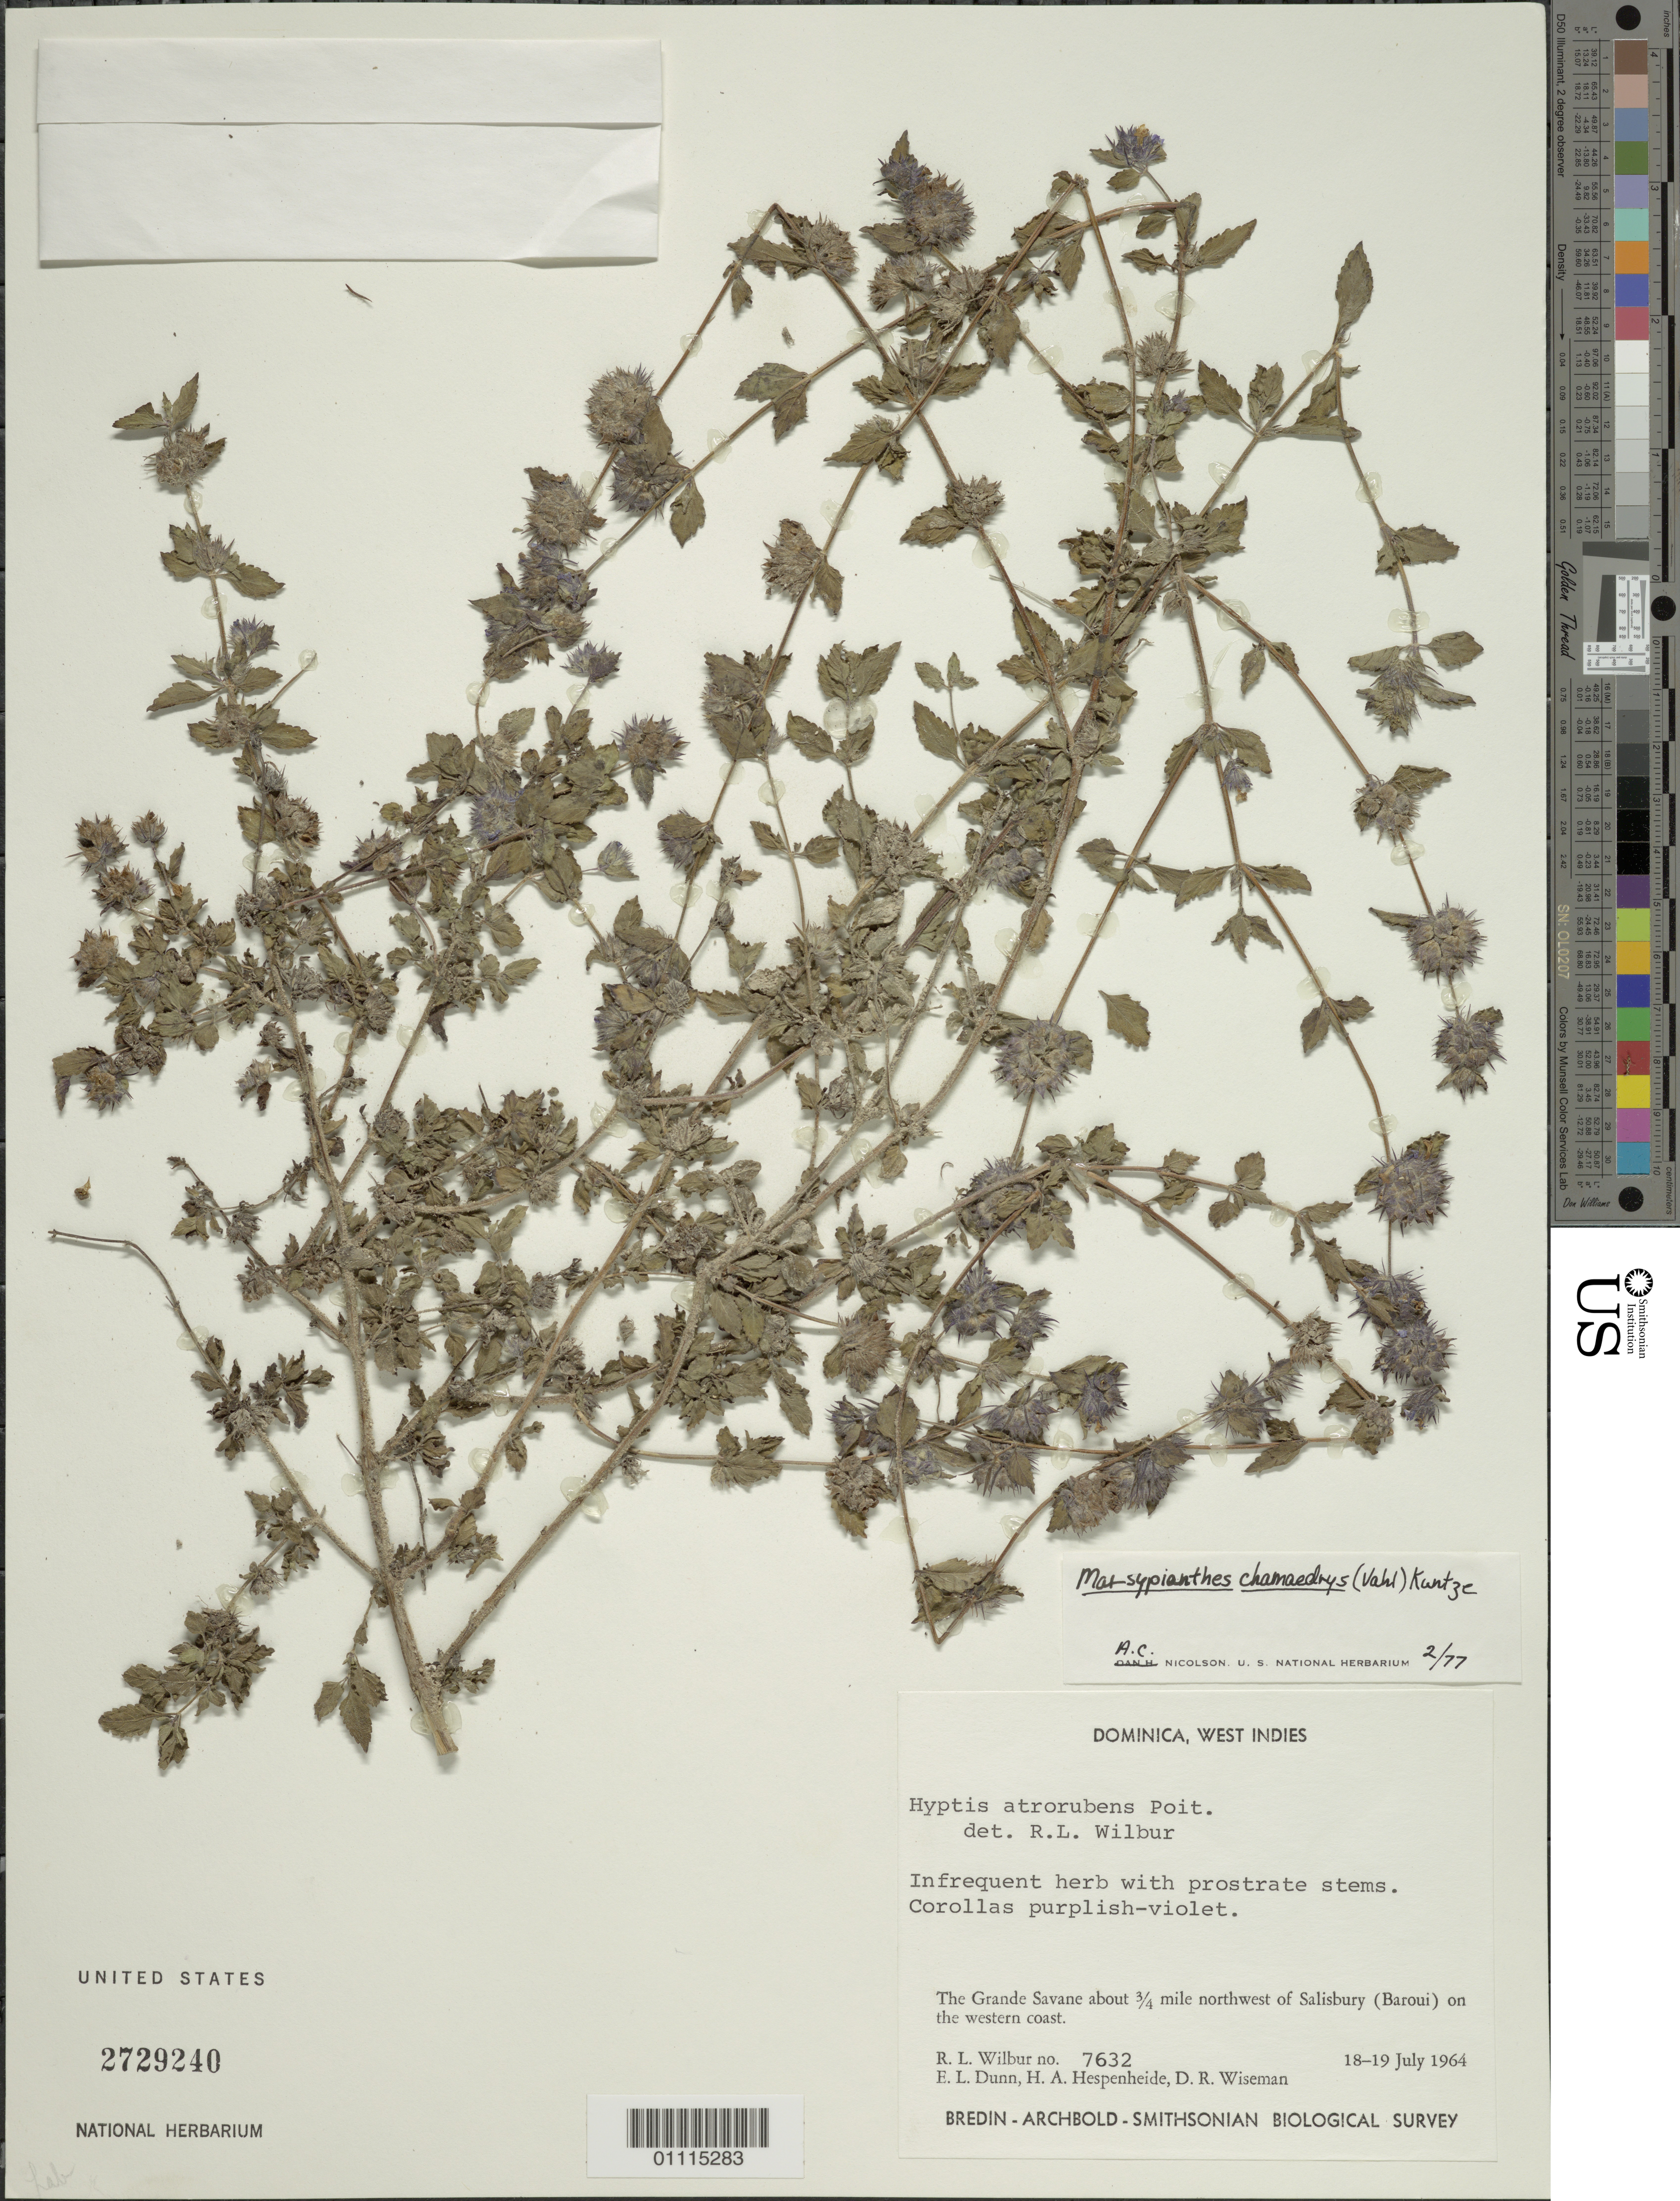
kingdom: Plantae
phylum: Tracheophyta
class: Magnoliopsida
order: Lamiales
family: Lamiaceae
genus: Marsypianthes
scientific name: Marsypianthes chamaedrys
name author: (Vahl) Kuntze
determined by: Nicolson, Alice C.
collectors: R. L. Wilbur, E. Dunn, H. A. Hespenheide & D. R. Wiseman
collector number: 7632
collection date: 1964-07-18/1964-07-19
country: Dominica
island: Windward Is.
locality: Grand Savane, about 0.75 mile NW of Salisbury (Baroui) on the western coast.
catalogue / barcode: US 2729240